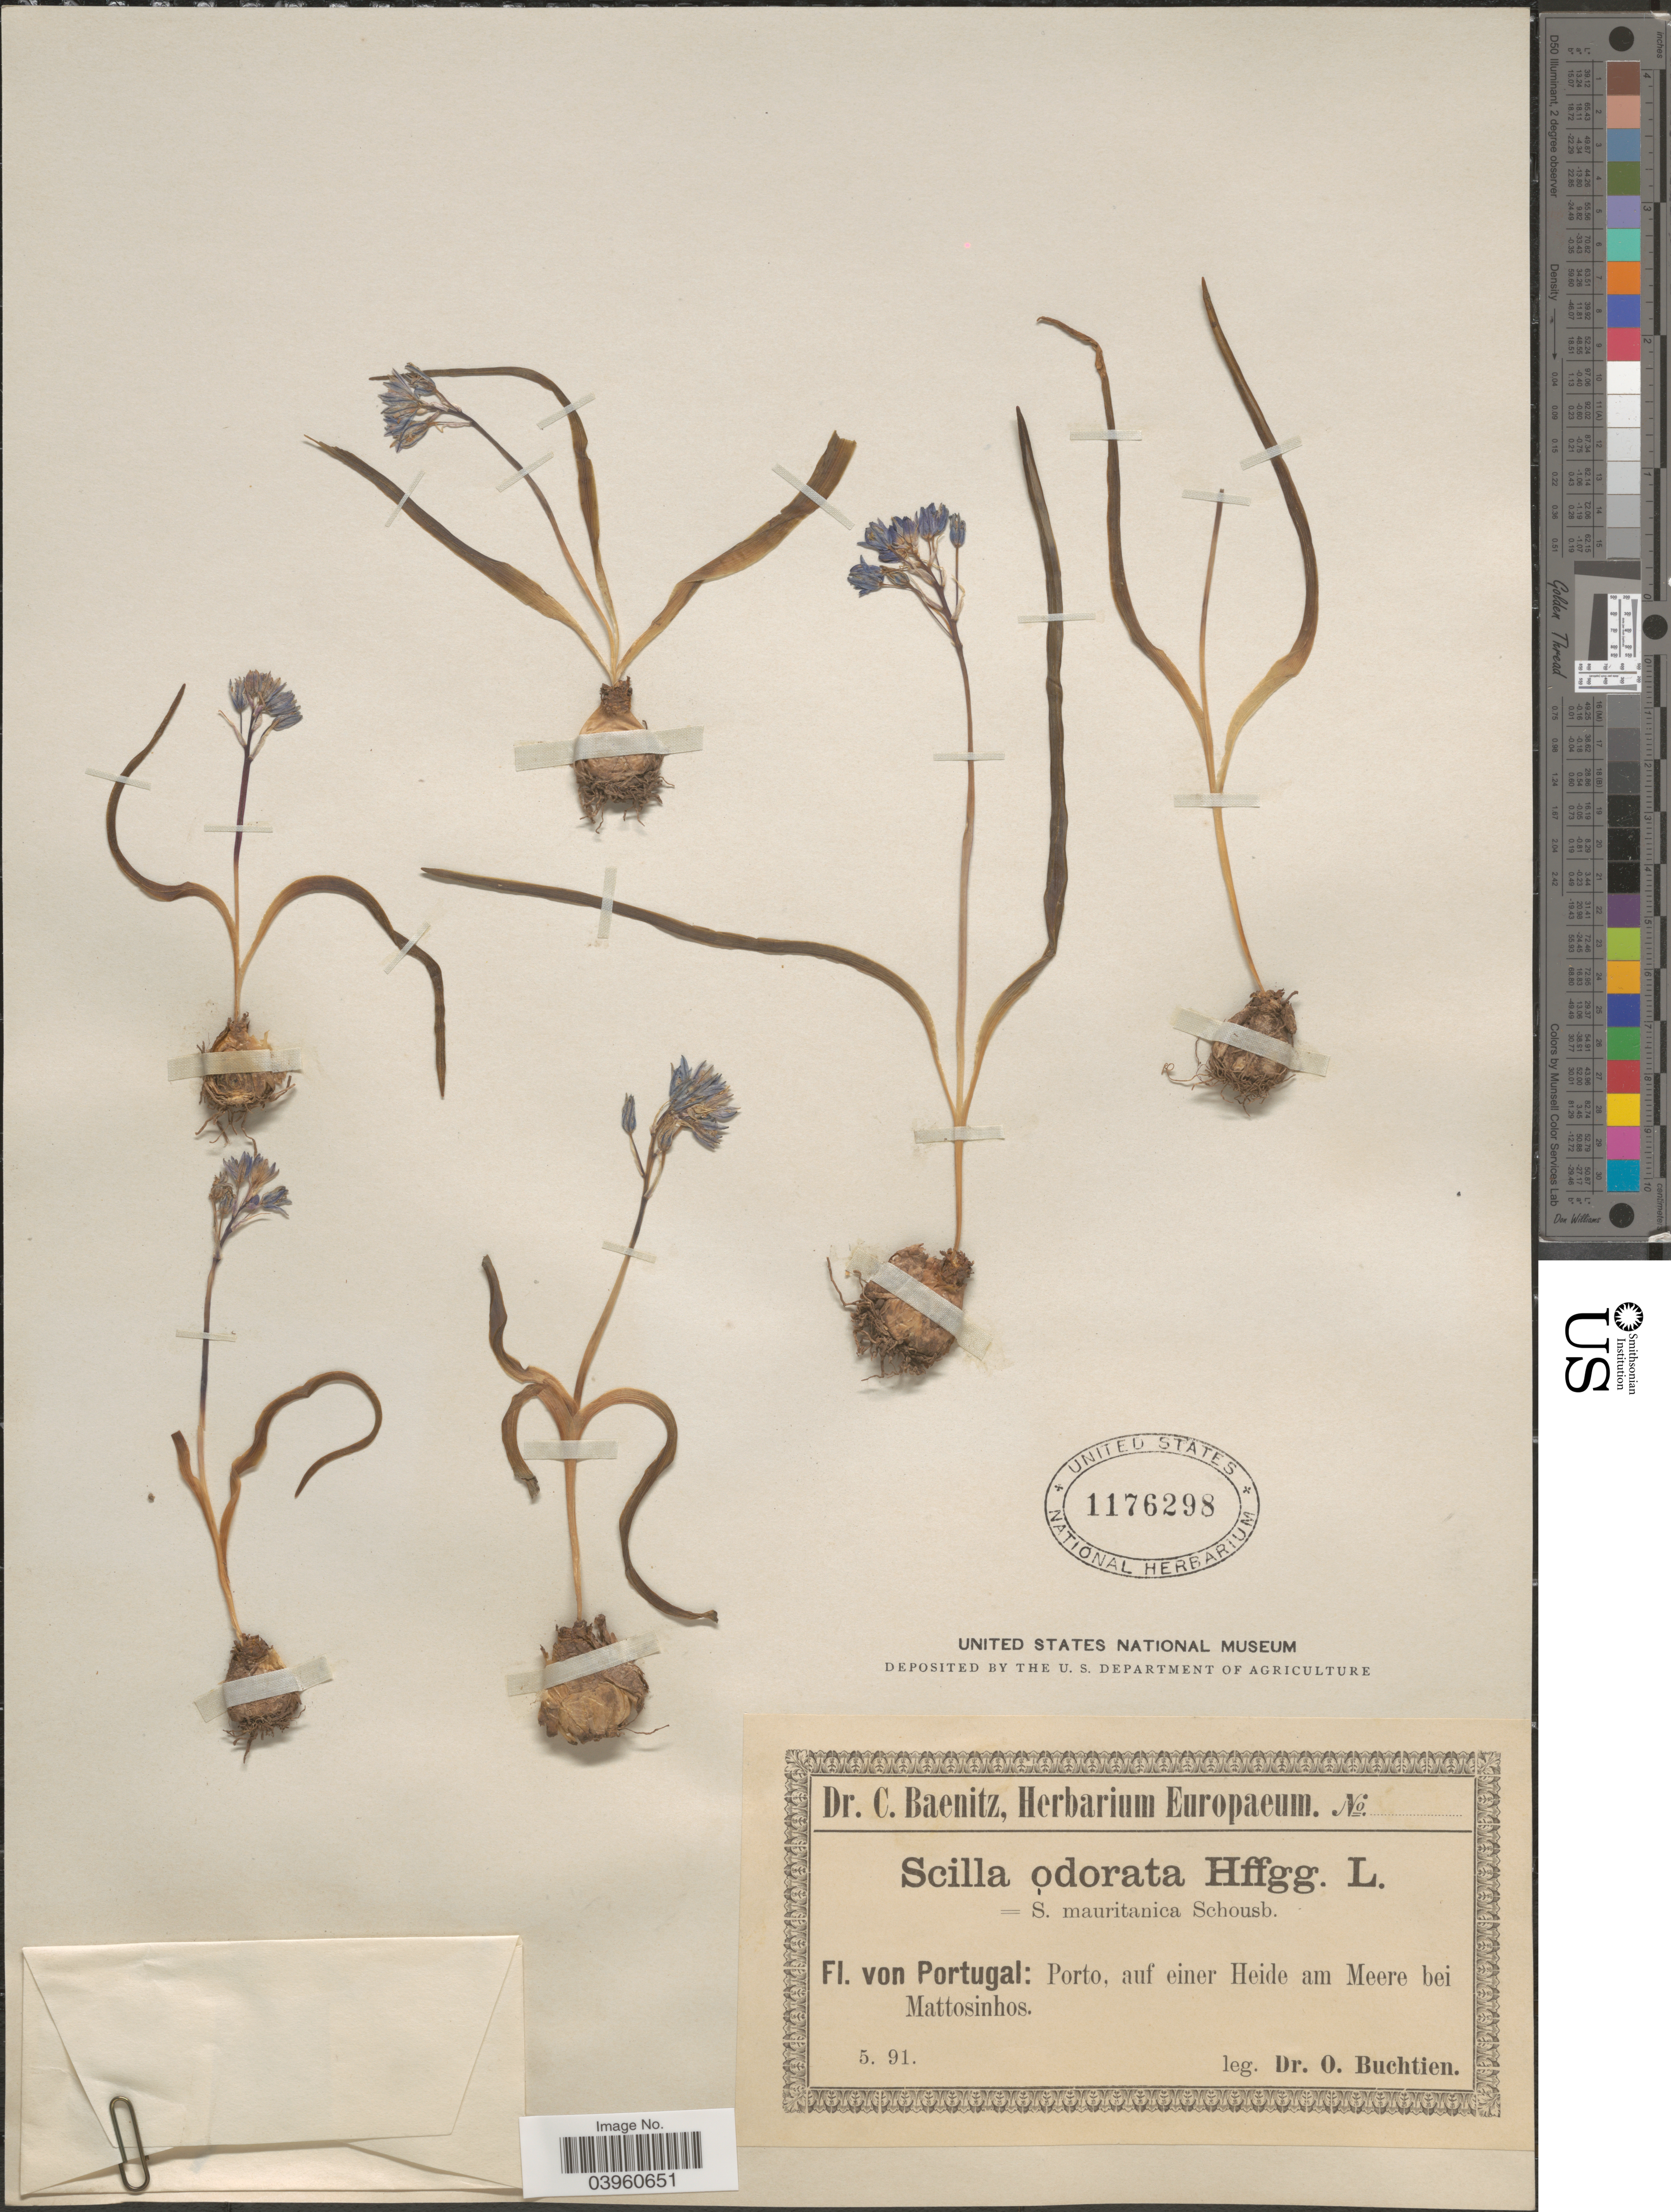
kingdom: Plantae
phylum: Tracheophyta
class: Liliopsida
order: Asparagales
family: Asparagaceae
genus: Scilla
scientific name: Scilla odorata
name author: Link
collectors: O. Buchtien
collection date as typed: Transcribed d/m/y: /5/91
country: Portugal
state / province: Porto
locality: Auf einer Heide am Meere bei Mattosinhos.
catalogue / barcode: US 1176298